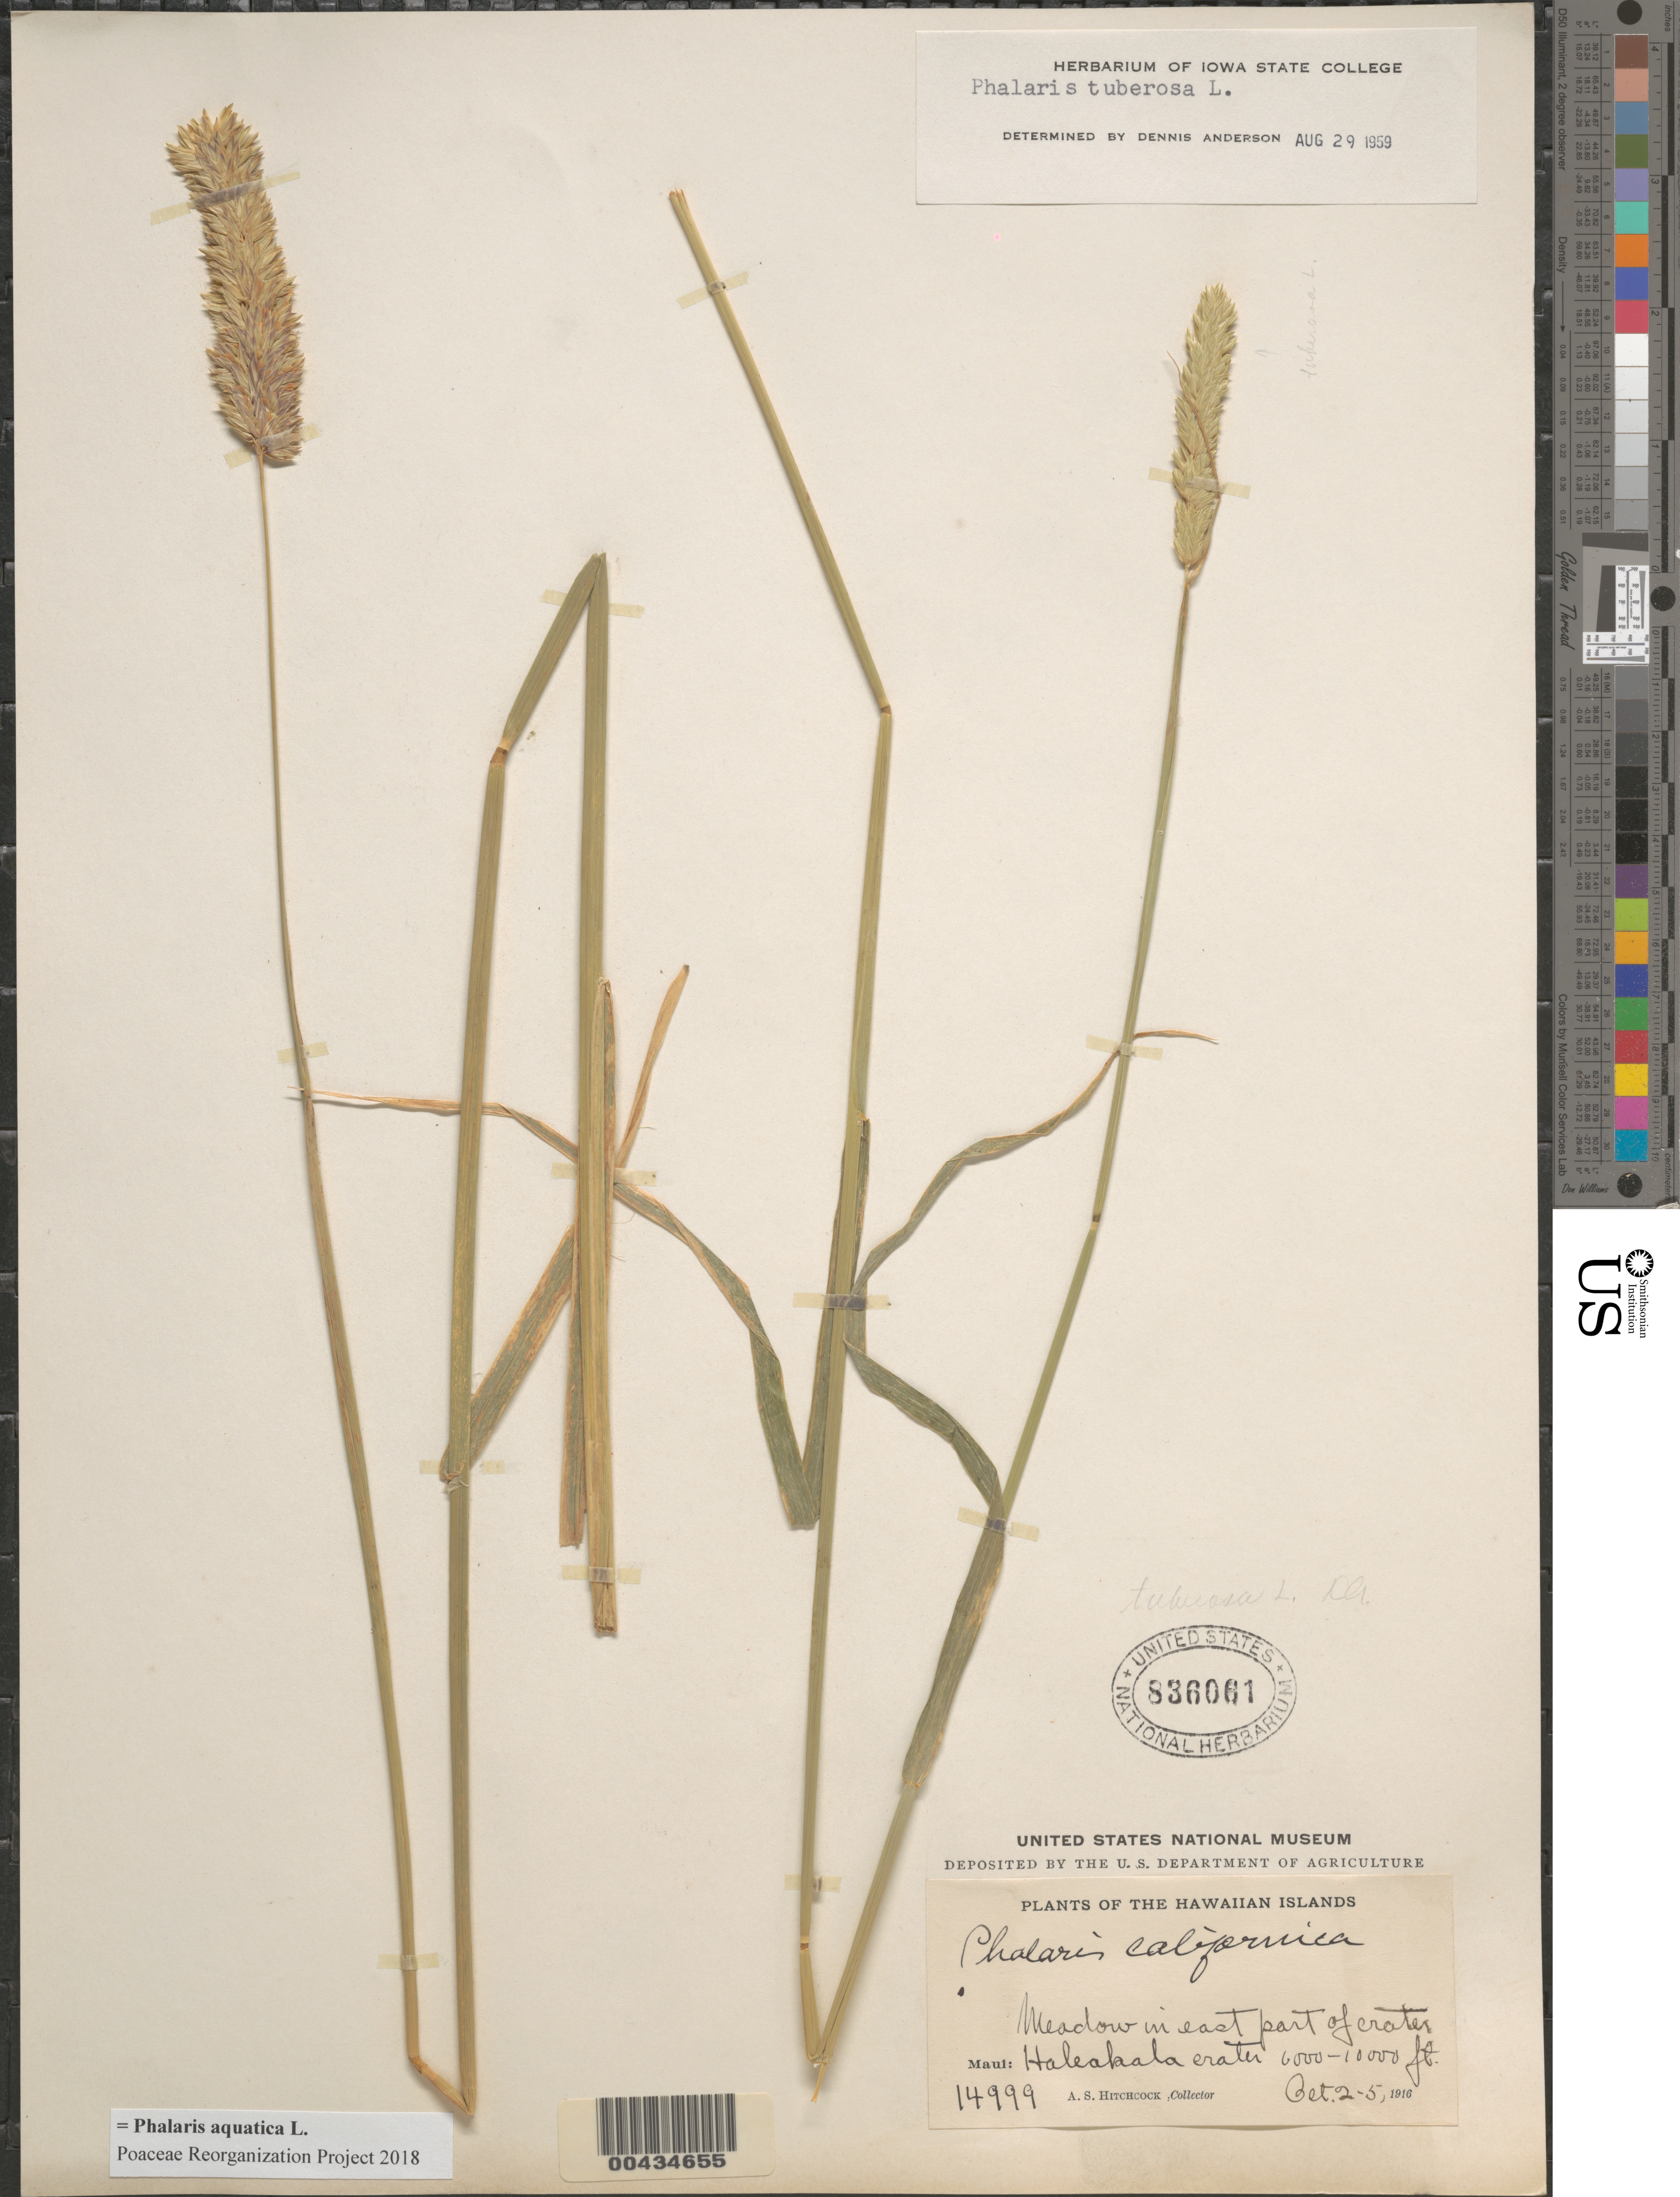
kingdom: Plantae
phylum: Tracheophyta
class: Liliopsida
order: Poales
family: Poaceae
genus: Phalaris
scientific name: Phalaris aquatica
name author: L.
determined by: Poaceae Reorganization Project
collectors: A. S. Hitchcock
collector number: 14999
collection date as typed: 2 Oct 1916 to 5 Oct 1916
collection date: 1916-10-02/1916-10-05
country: United States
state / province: Hawaii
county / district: Maui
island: Maui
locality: Haleakala Crater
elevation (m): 1829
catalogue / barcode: US 836061